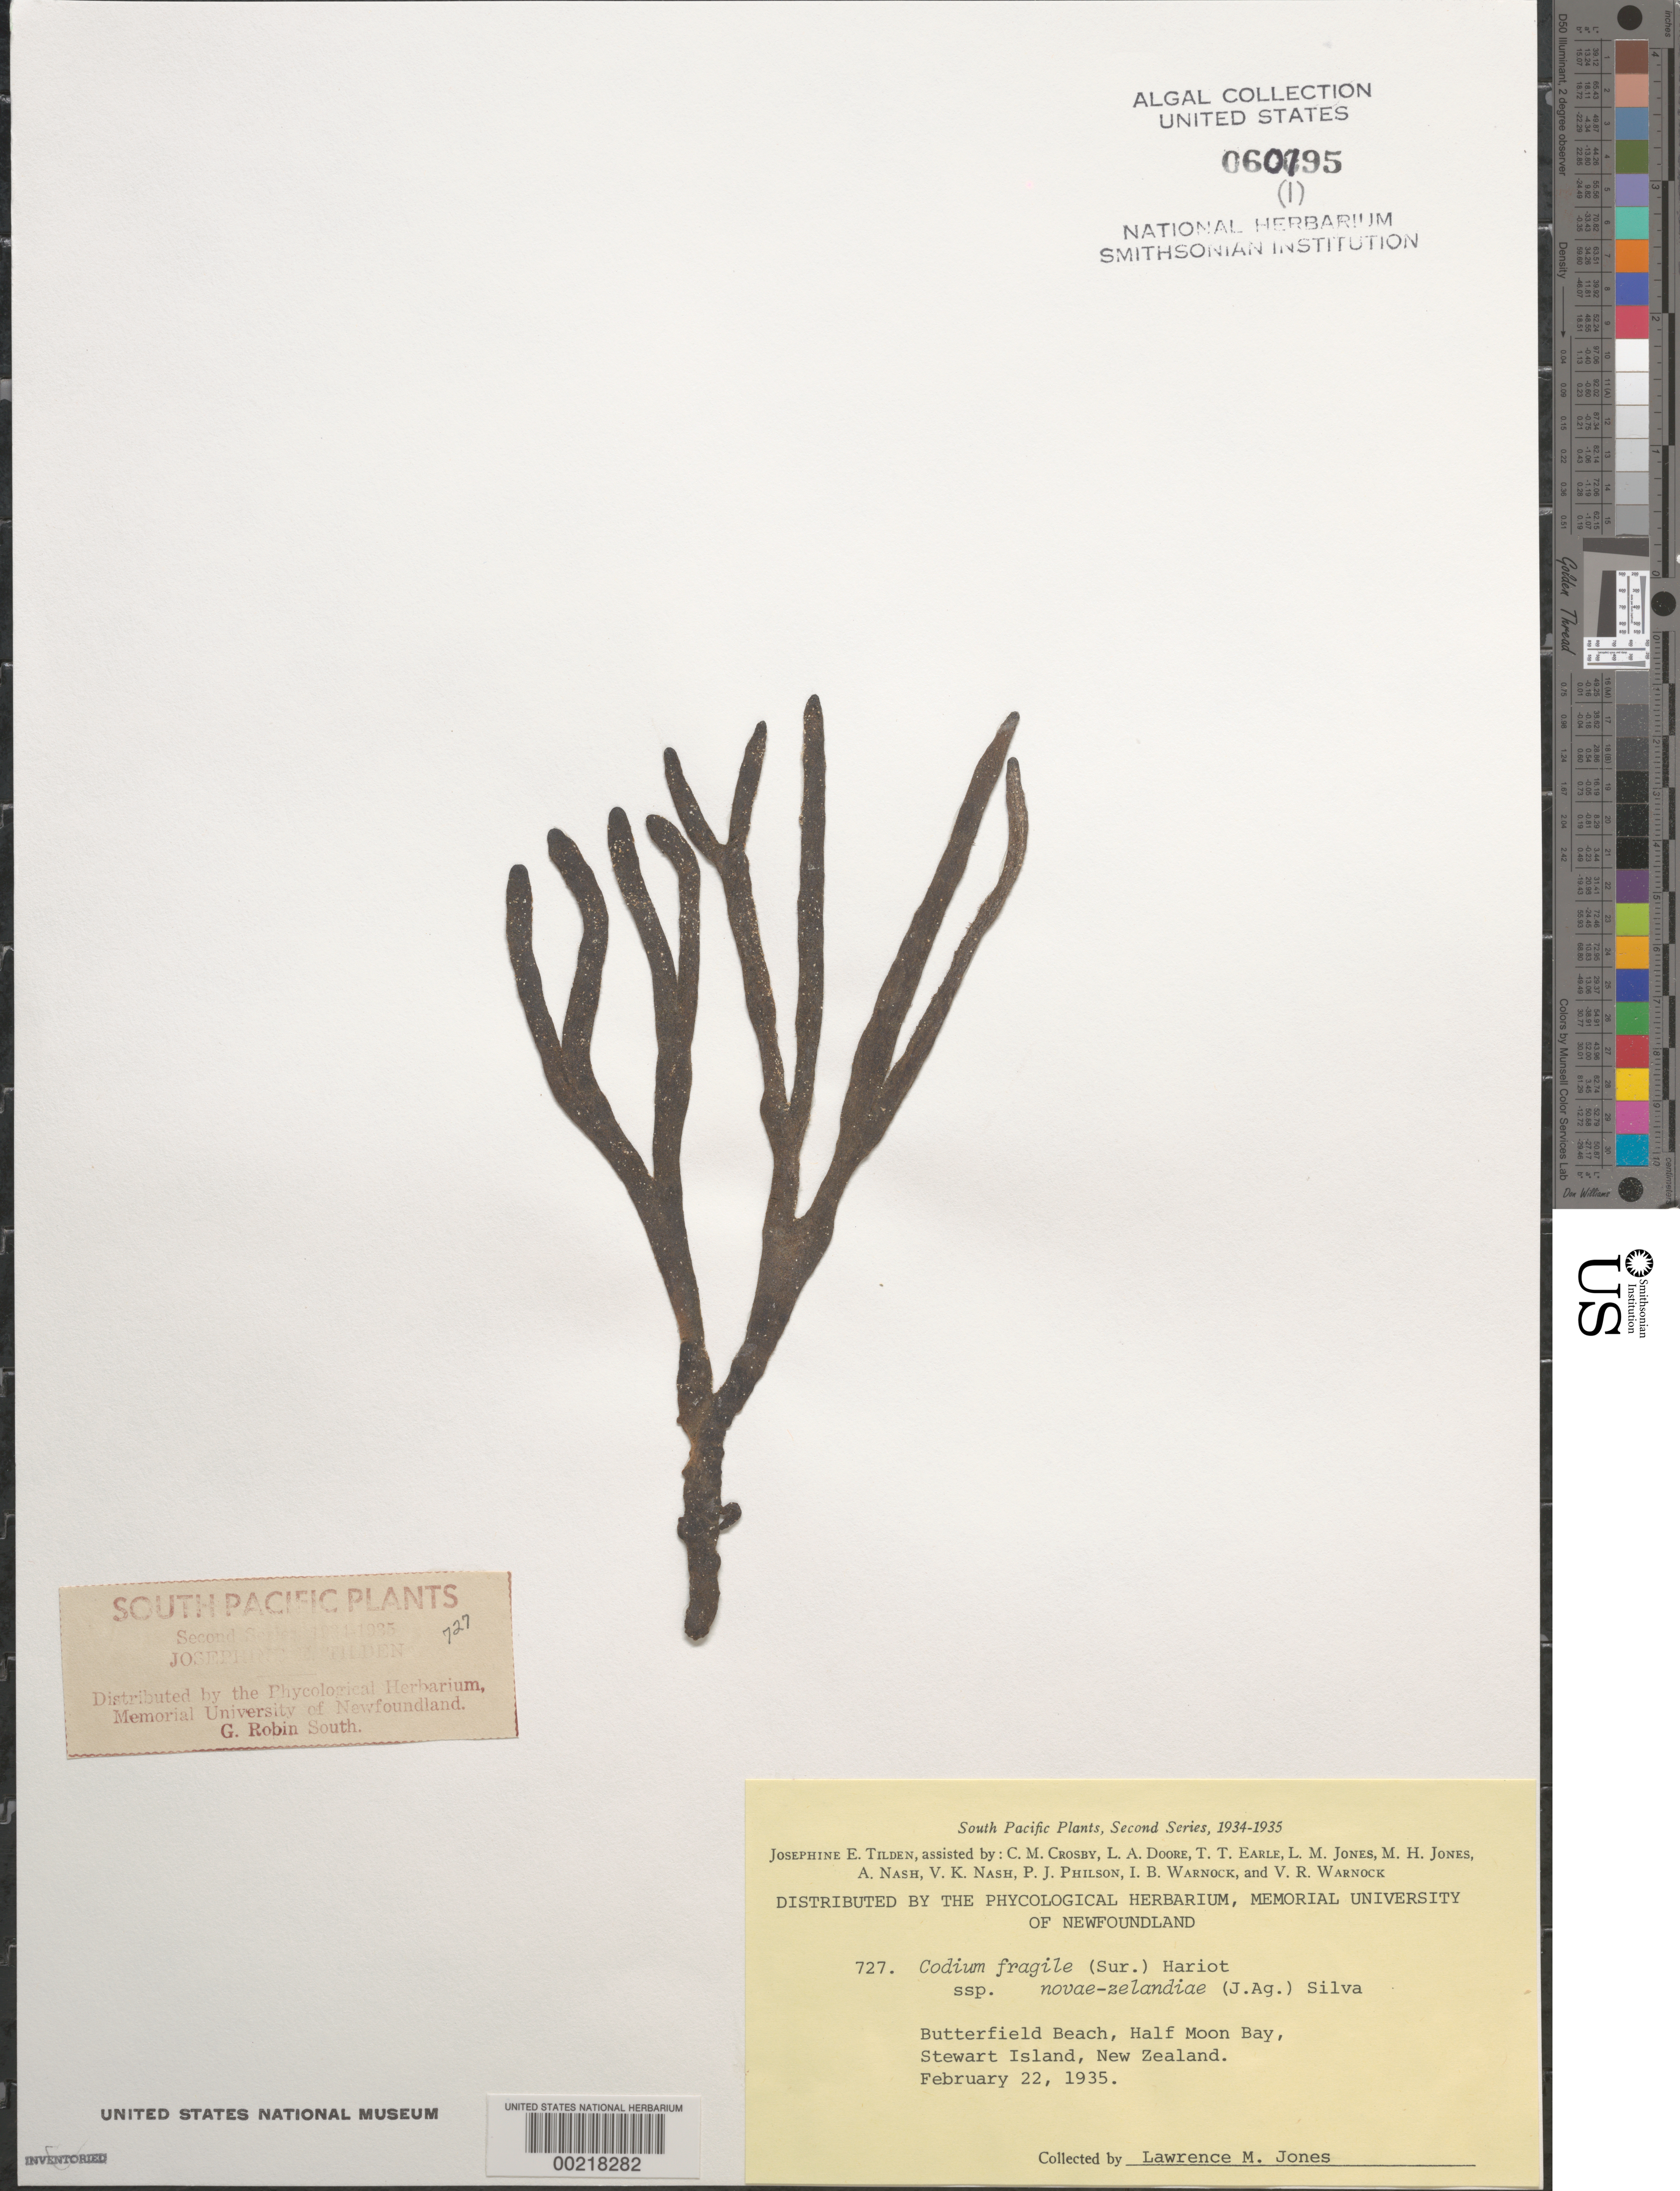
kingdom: Plantae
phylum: Chlorophyta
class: Ulvophyceae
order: Bryopsidales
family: Codiaceae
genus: Codium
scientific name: Codium fragile subsp. novae-zelandiae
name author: (J. Agardh) P.C. Silva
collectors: L. M. Jones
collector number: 727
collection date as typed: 22 Feb 1935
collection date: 1935-02-22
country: New Zealand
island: Stewart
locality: Butterfield beach, half moon bay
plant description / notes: Tilden, South Pacific Plants, Second Series, 1934-1935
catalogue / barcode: US 60195